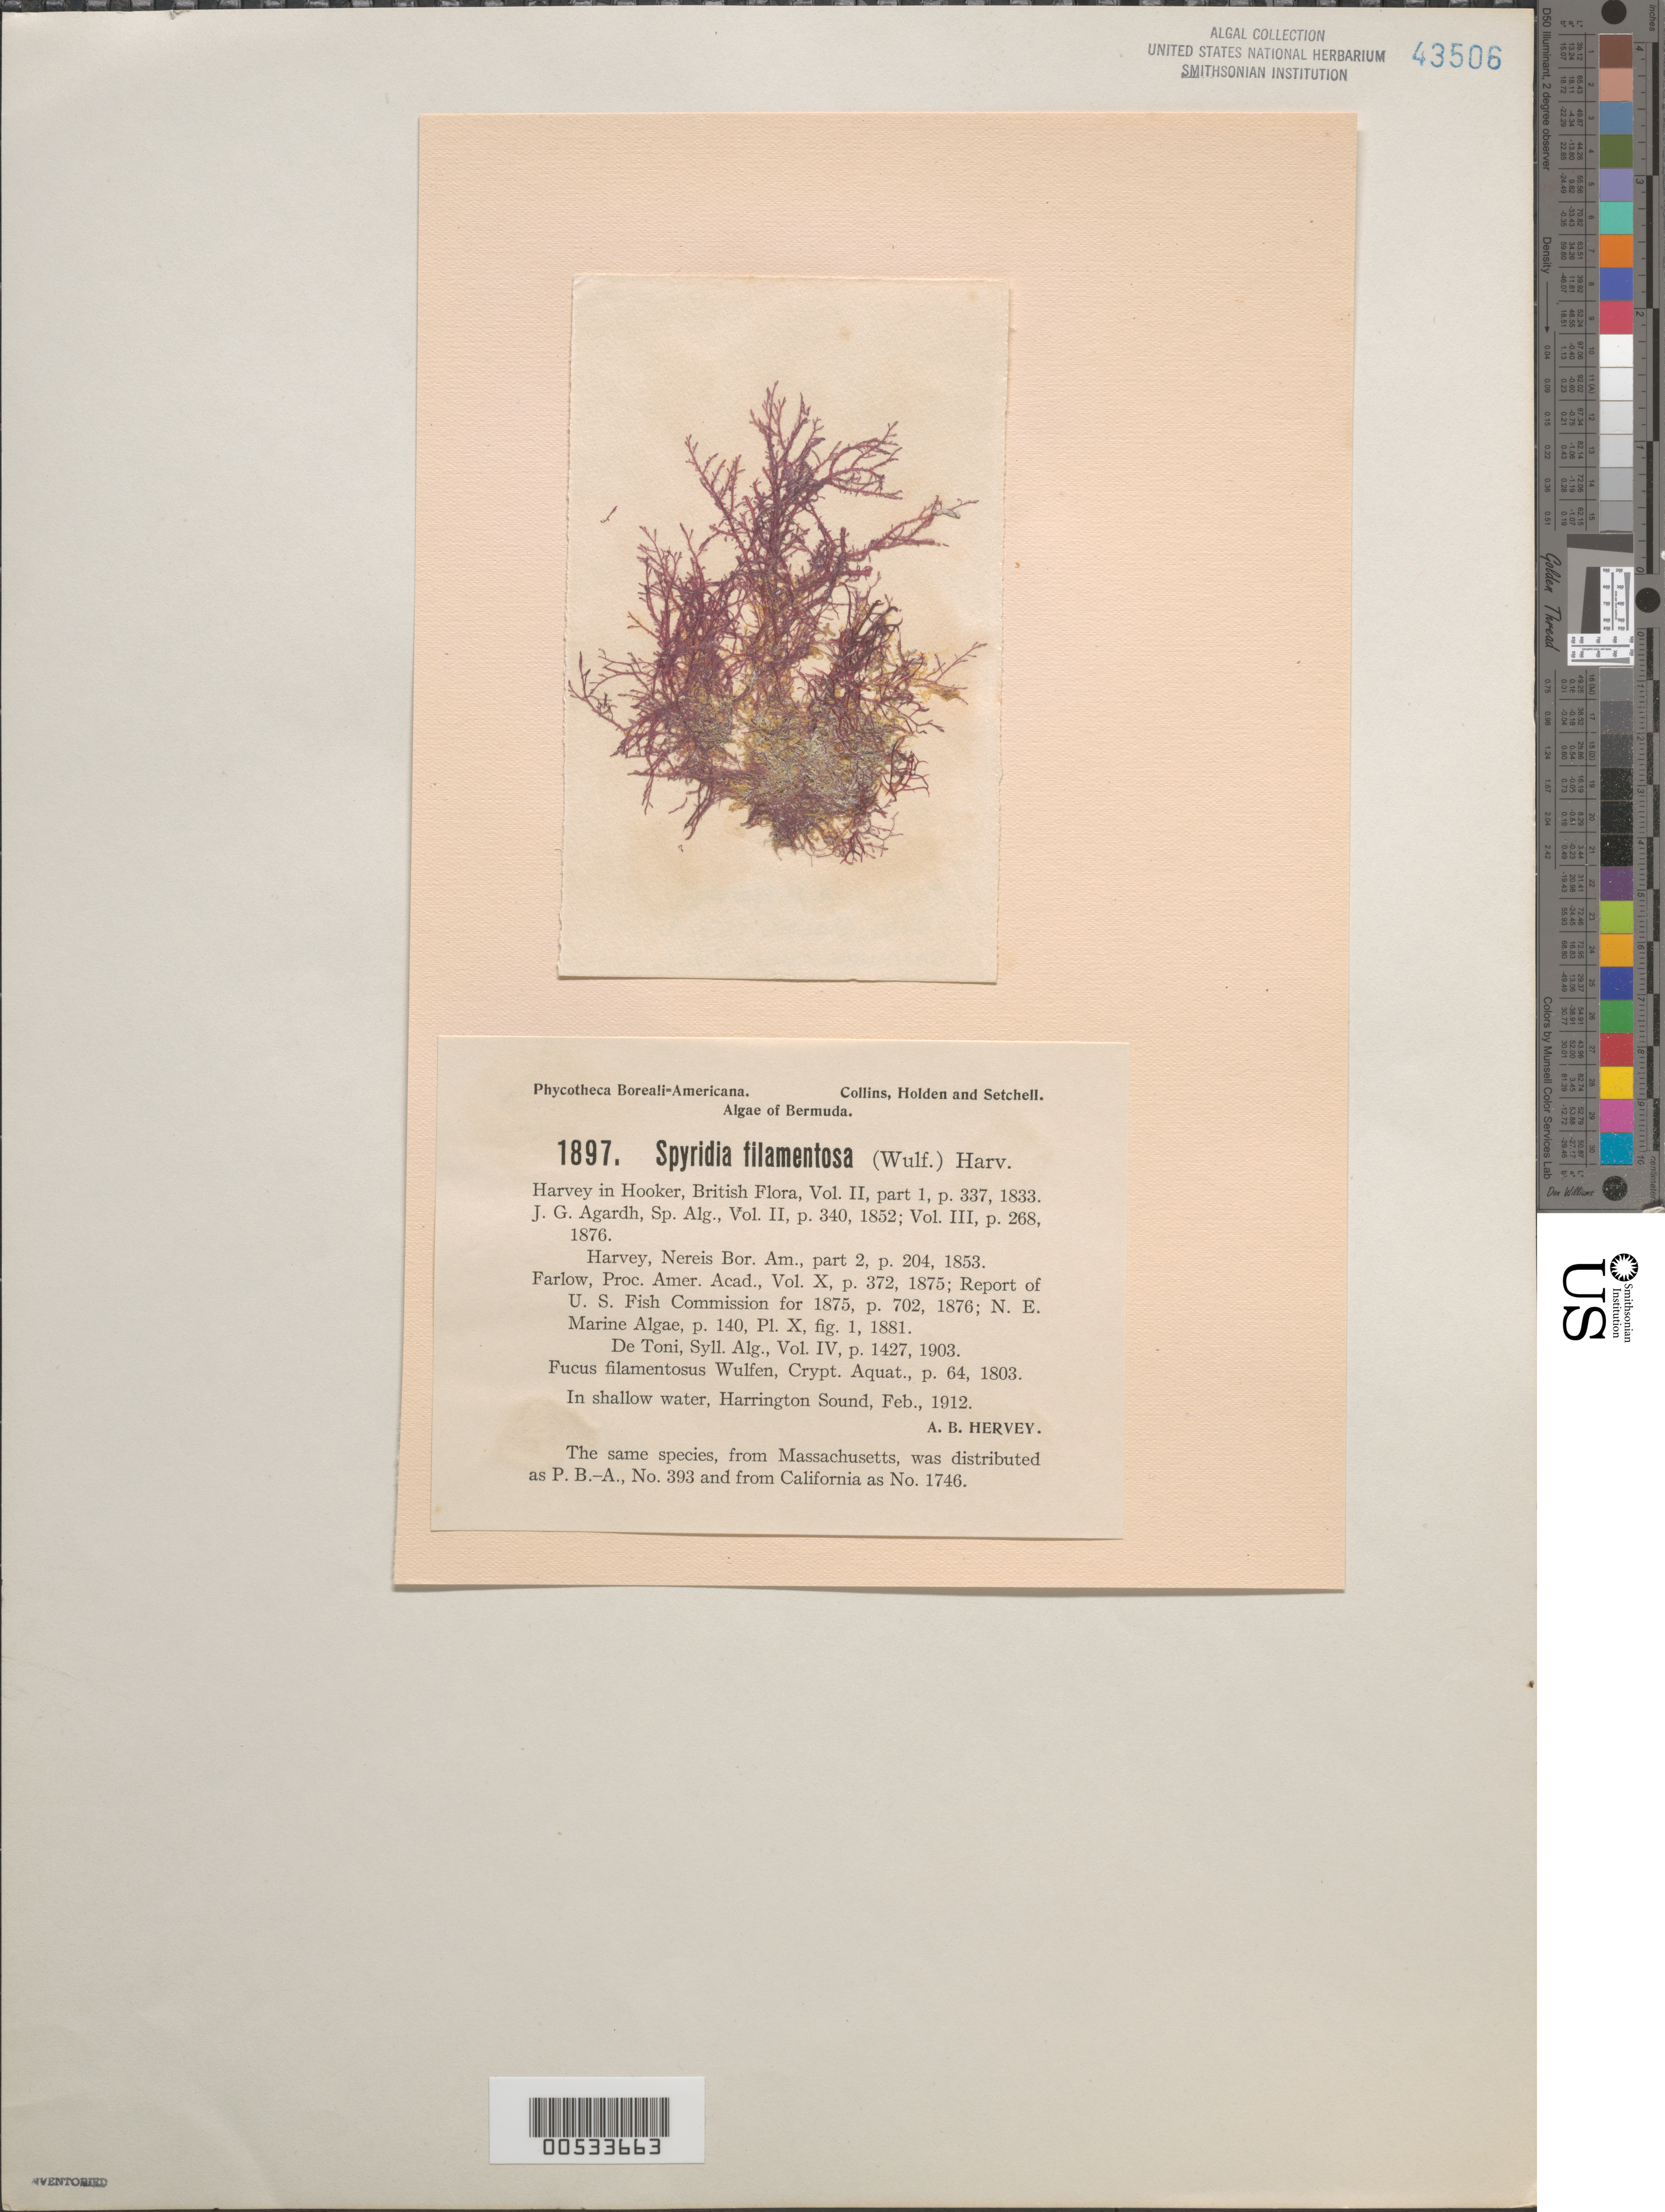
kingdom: Plantae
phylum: Rhodophyta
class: Florideophyceae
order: Ceramiales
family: Spyridiaceae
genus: Spyridia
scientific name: Spyridia filamentosa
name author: (Wulfen) Harv.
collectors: A. B. Hervey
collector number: PB-A 1897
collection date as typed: Feb 1912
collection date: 1912-02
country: Bermuda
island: Bermuda Island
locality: Harrington Sound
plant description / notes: Collins, Holden & Setchell, Phycotheca Boreali-Americana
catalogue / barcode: US 43506